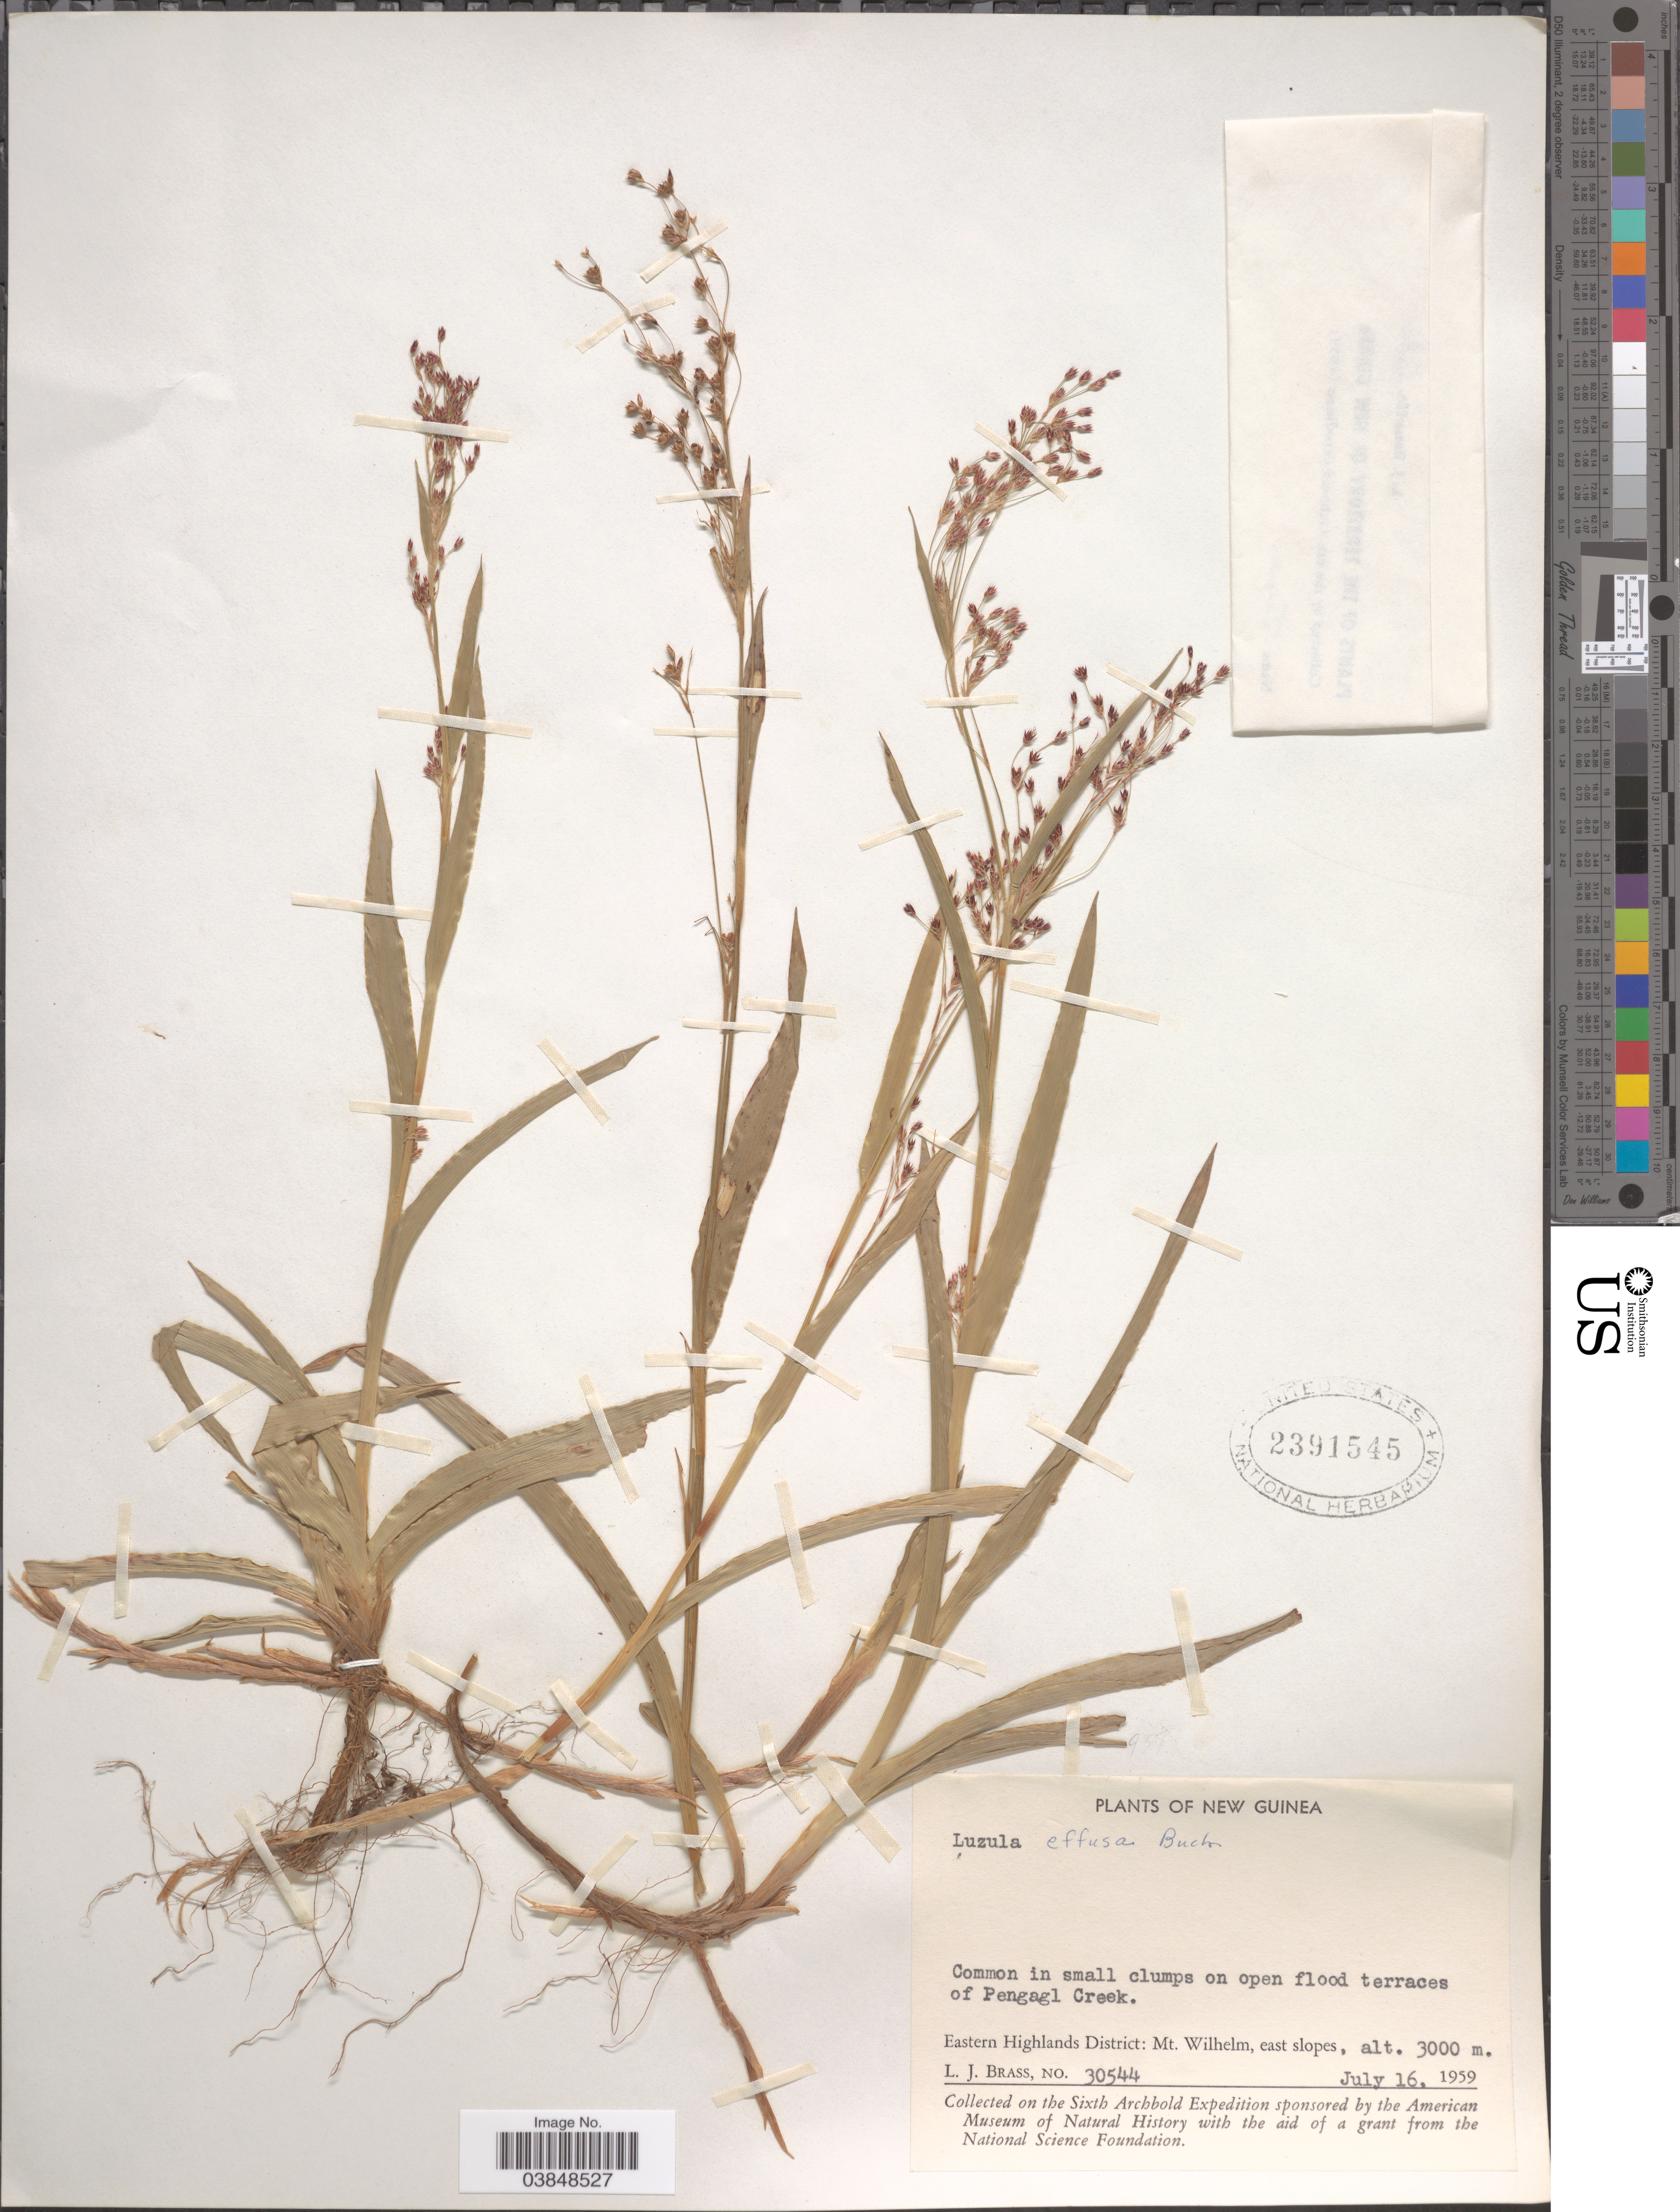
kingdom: Plantae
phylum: Tracheophyta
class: Liliopsida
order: Poales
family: Juncaceae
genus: Luzula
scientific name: Luzula effusa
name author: Buchenau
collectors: L. J. Brass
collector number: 30544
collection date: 1959-07-16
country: Papua New Guinea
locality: New Guinea. On open flood terraces of Pengagl Creek. Eastern Highlands District: Mt. Wilhelm, east slopes.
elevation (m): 3000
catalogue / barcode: US 2391545